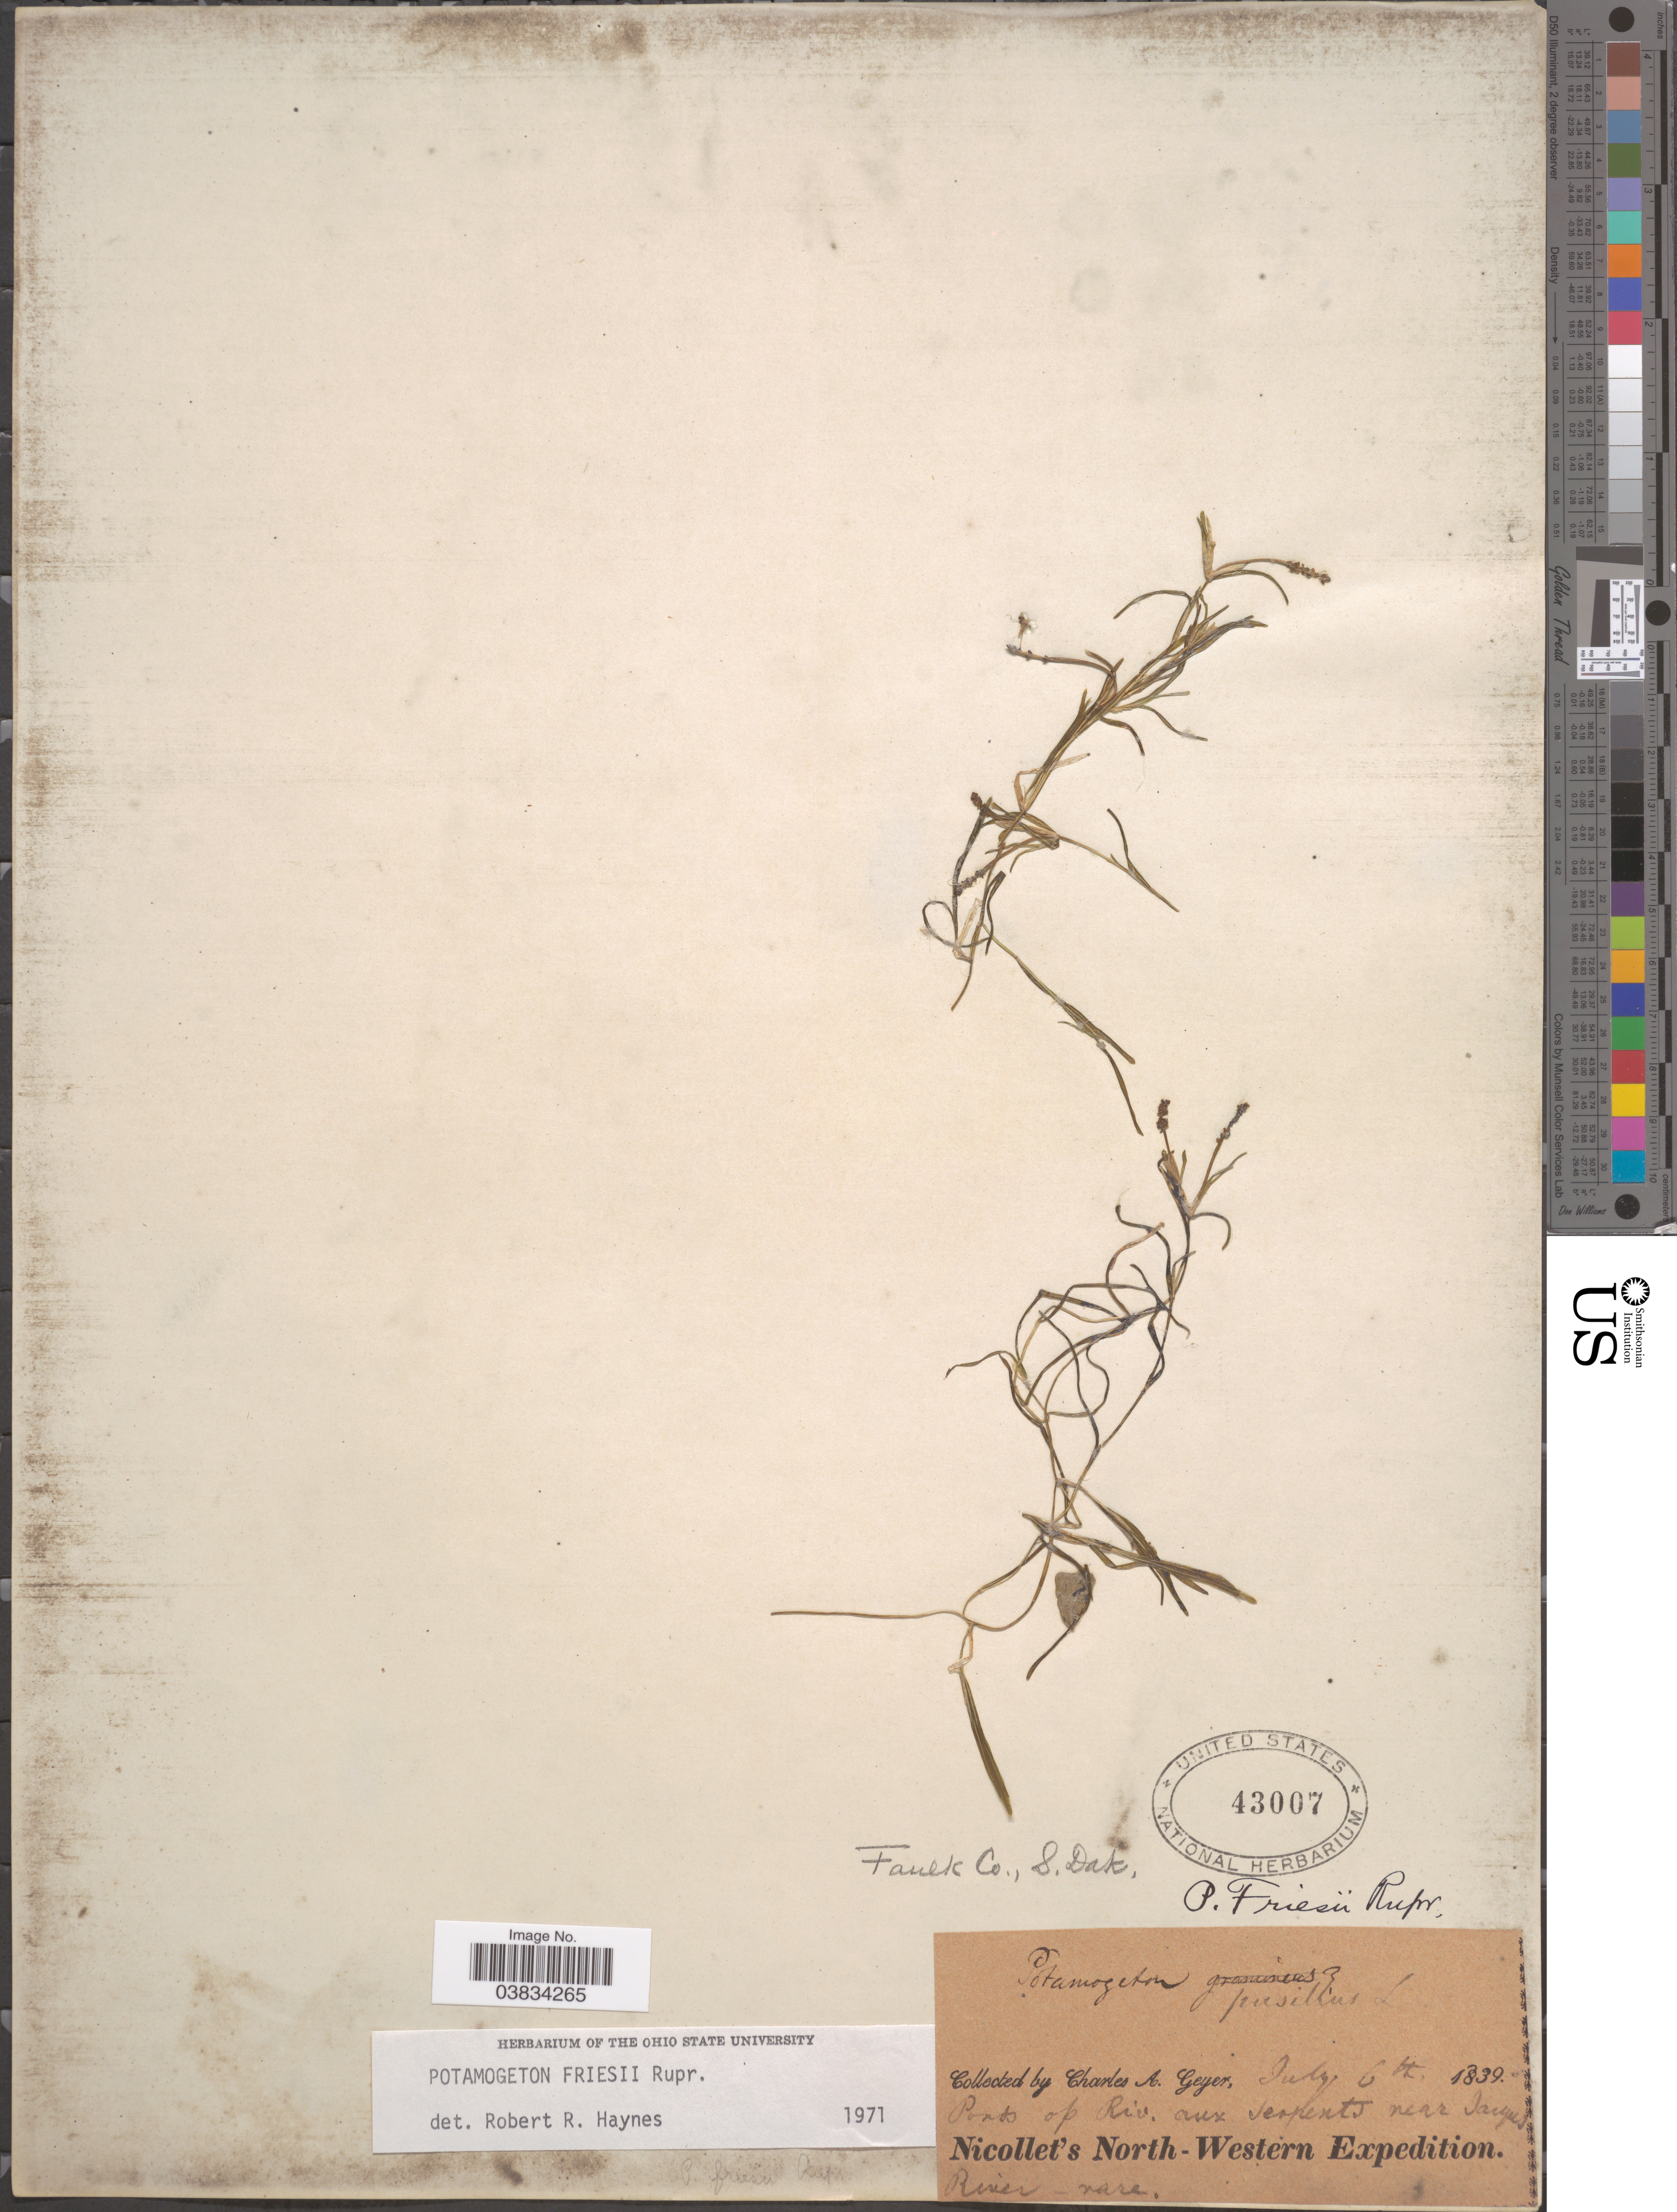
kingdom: Plantae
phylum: Tracheophyta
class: Liliopsida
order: Alismatales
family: Potamogetonaceae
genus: Potamogeton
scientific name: Potamogeton friesii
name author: Rupr.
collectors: C. A. Geyer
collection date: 1839-07-06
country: United States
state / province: South Dakota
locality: Faulk Co. Ponds of Riv. aux Serpents near Jacques River.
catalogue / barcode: US 43007